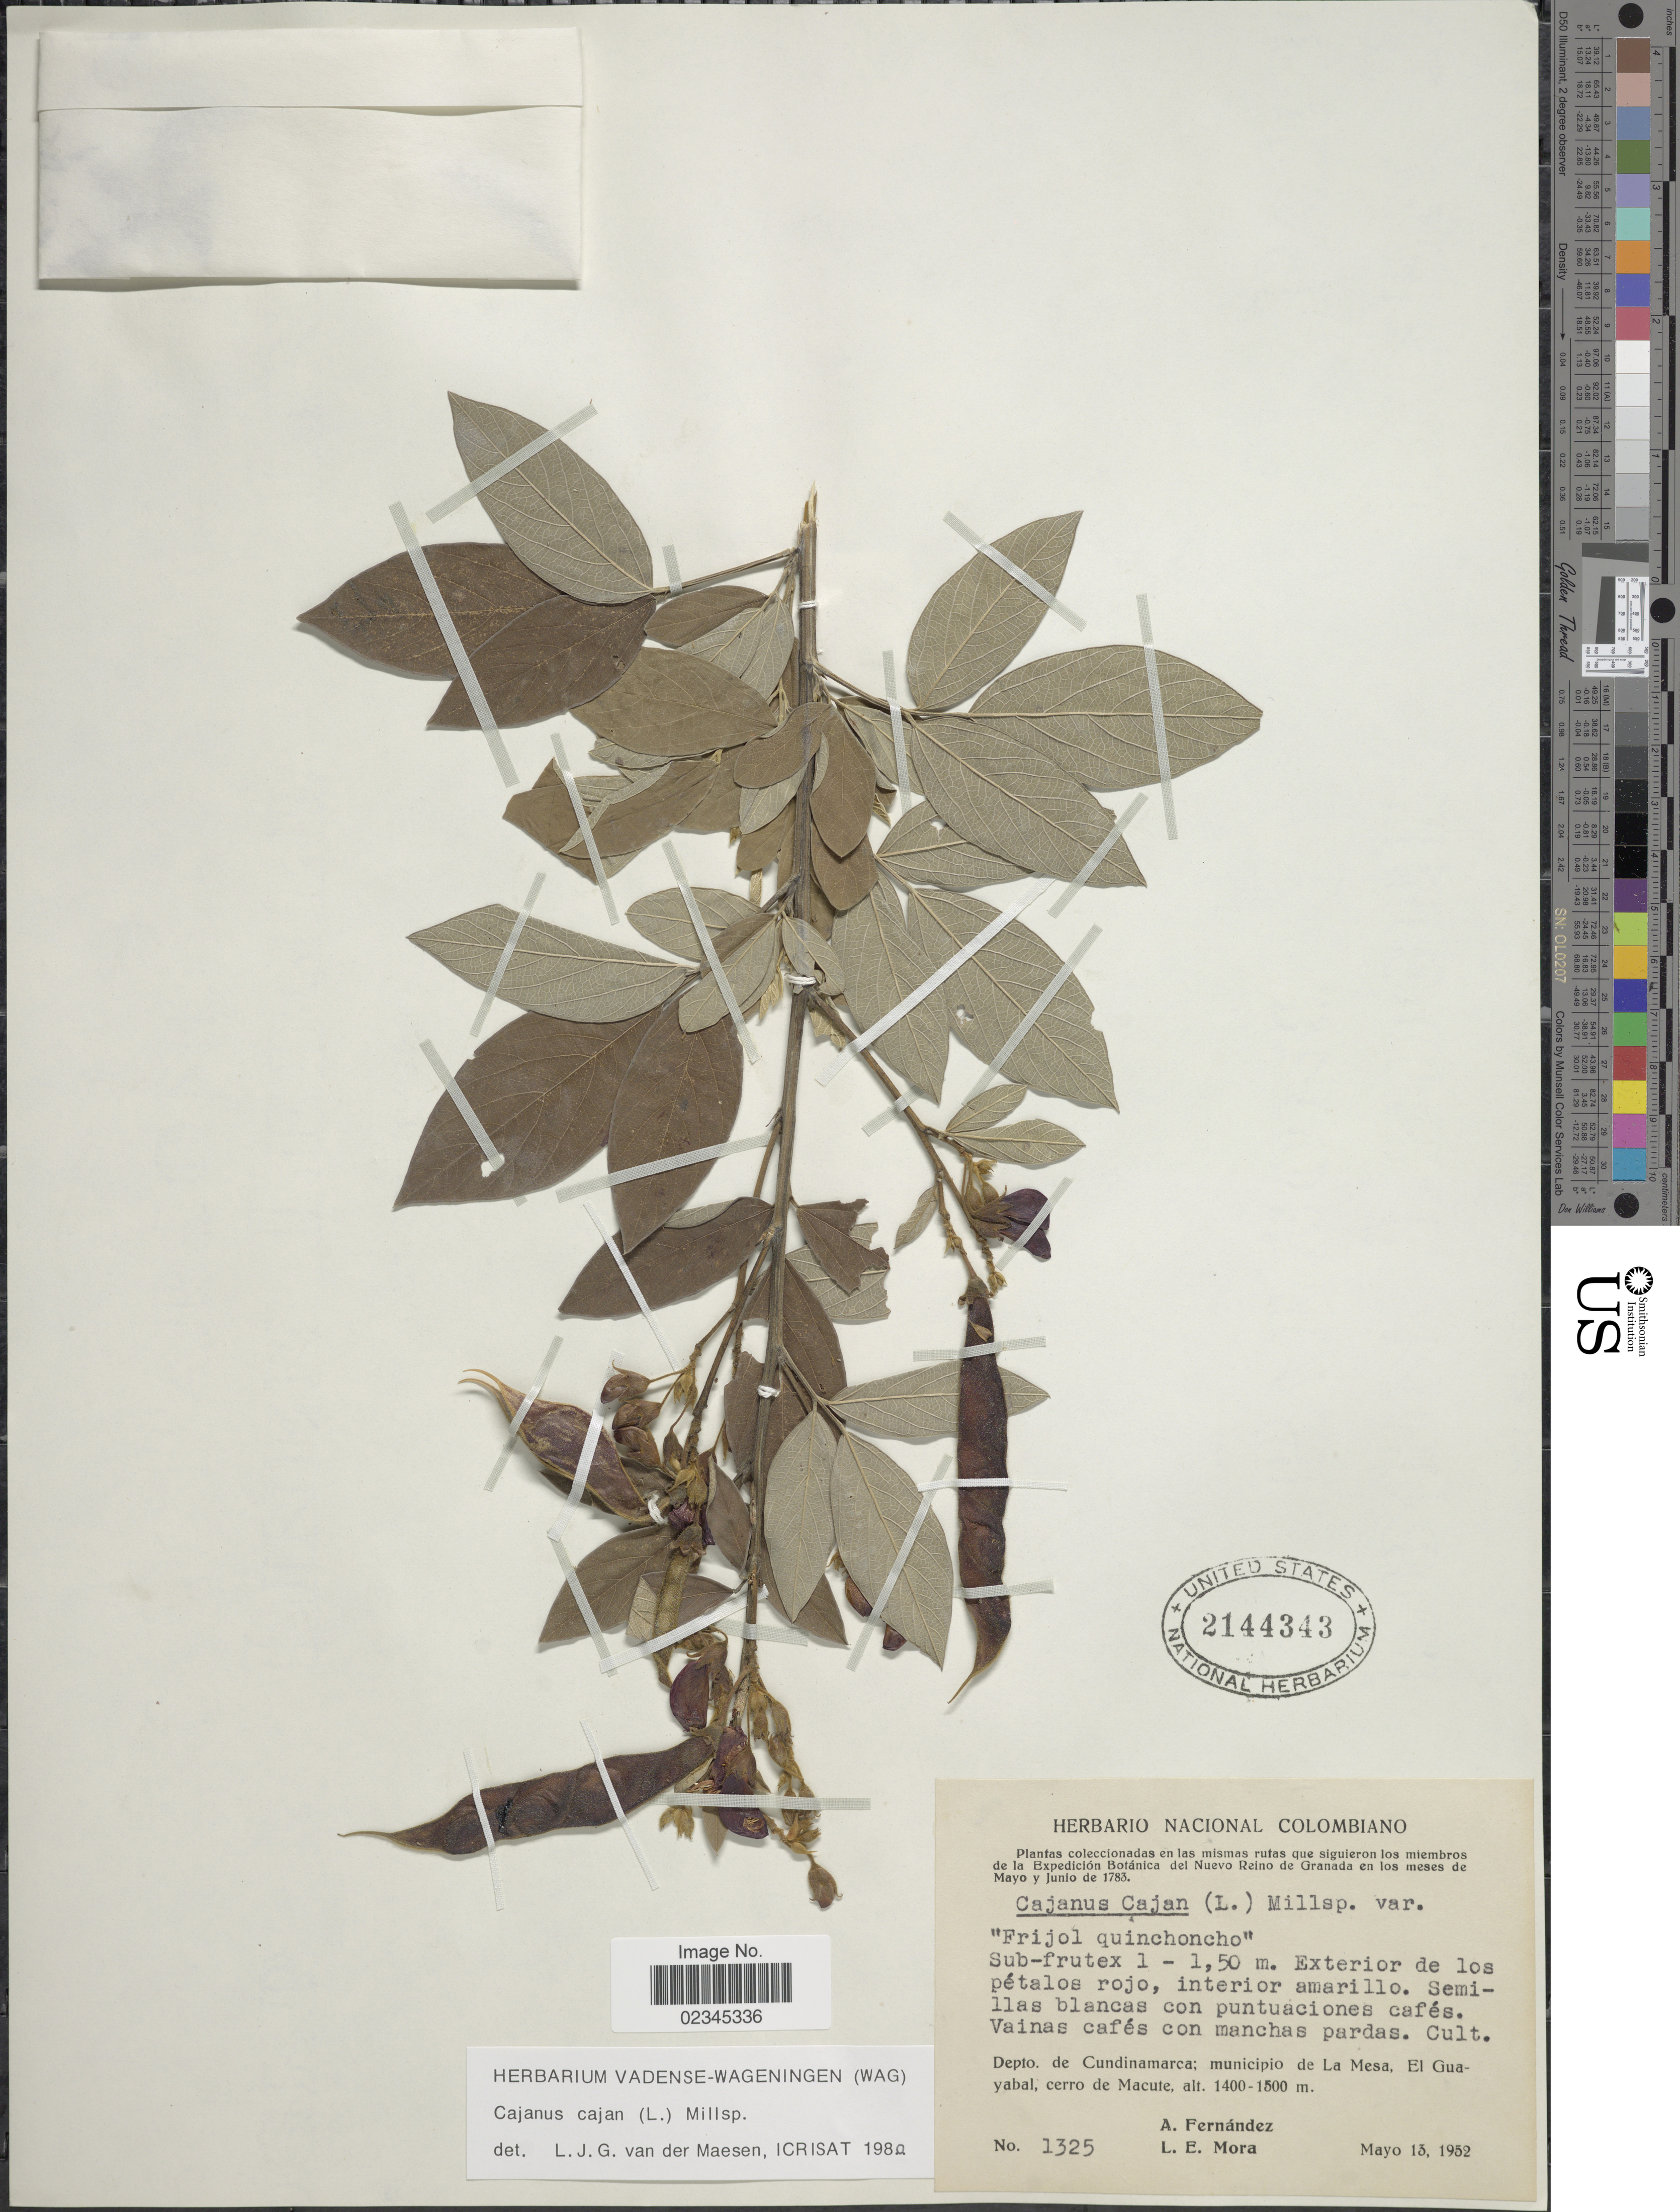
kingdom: Plantae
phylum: Tracheophyta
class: Magnoliopsida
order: Fabales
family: Fabaceae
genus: Cajanus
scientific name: Cajanus cajan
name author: (L.) Huth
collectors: A. Fernández & L. Mora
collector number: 1325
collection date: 1952-05-13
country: Colombia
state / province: Cundinamarca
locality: Municipio de La Mesa, El Guayabal, cerro de Macute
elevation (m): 1400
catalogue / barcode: US 2144343